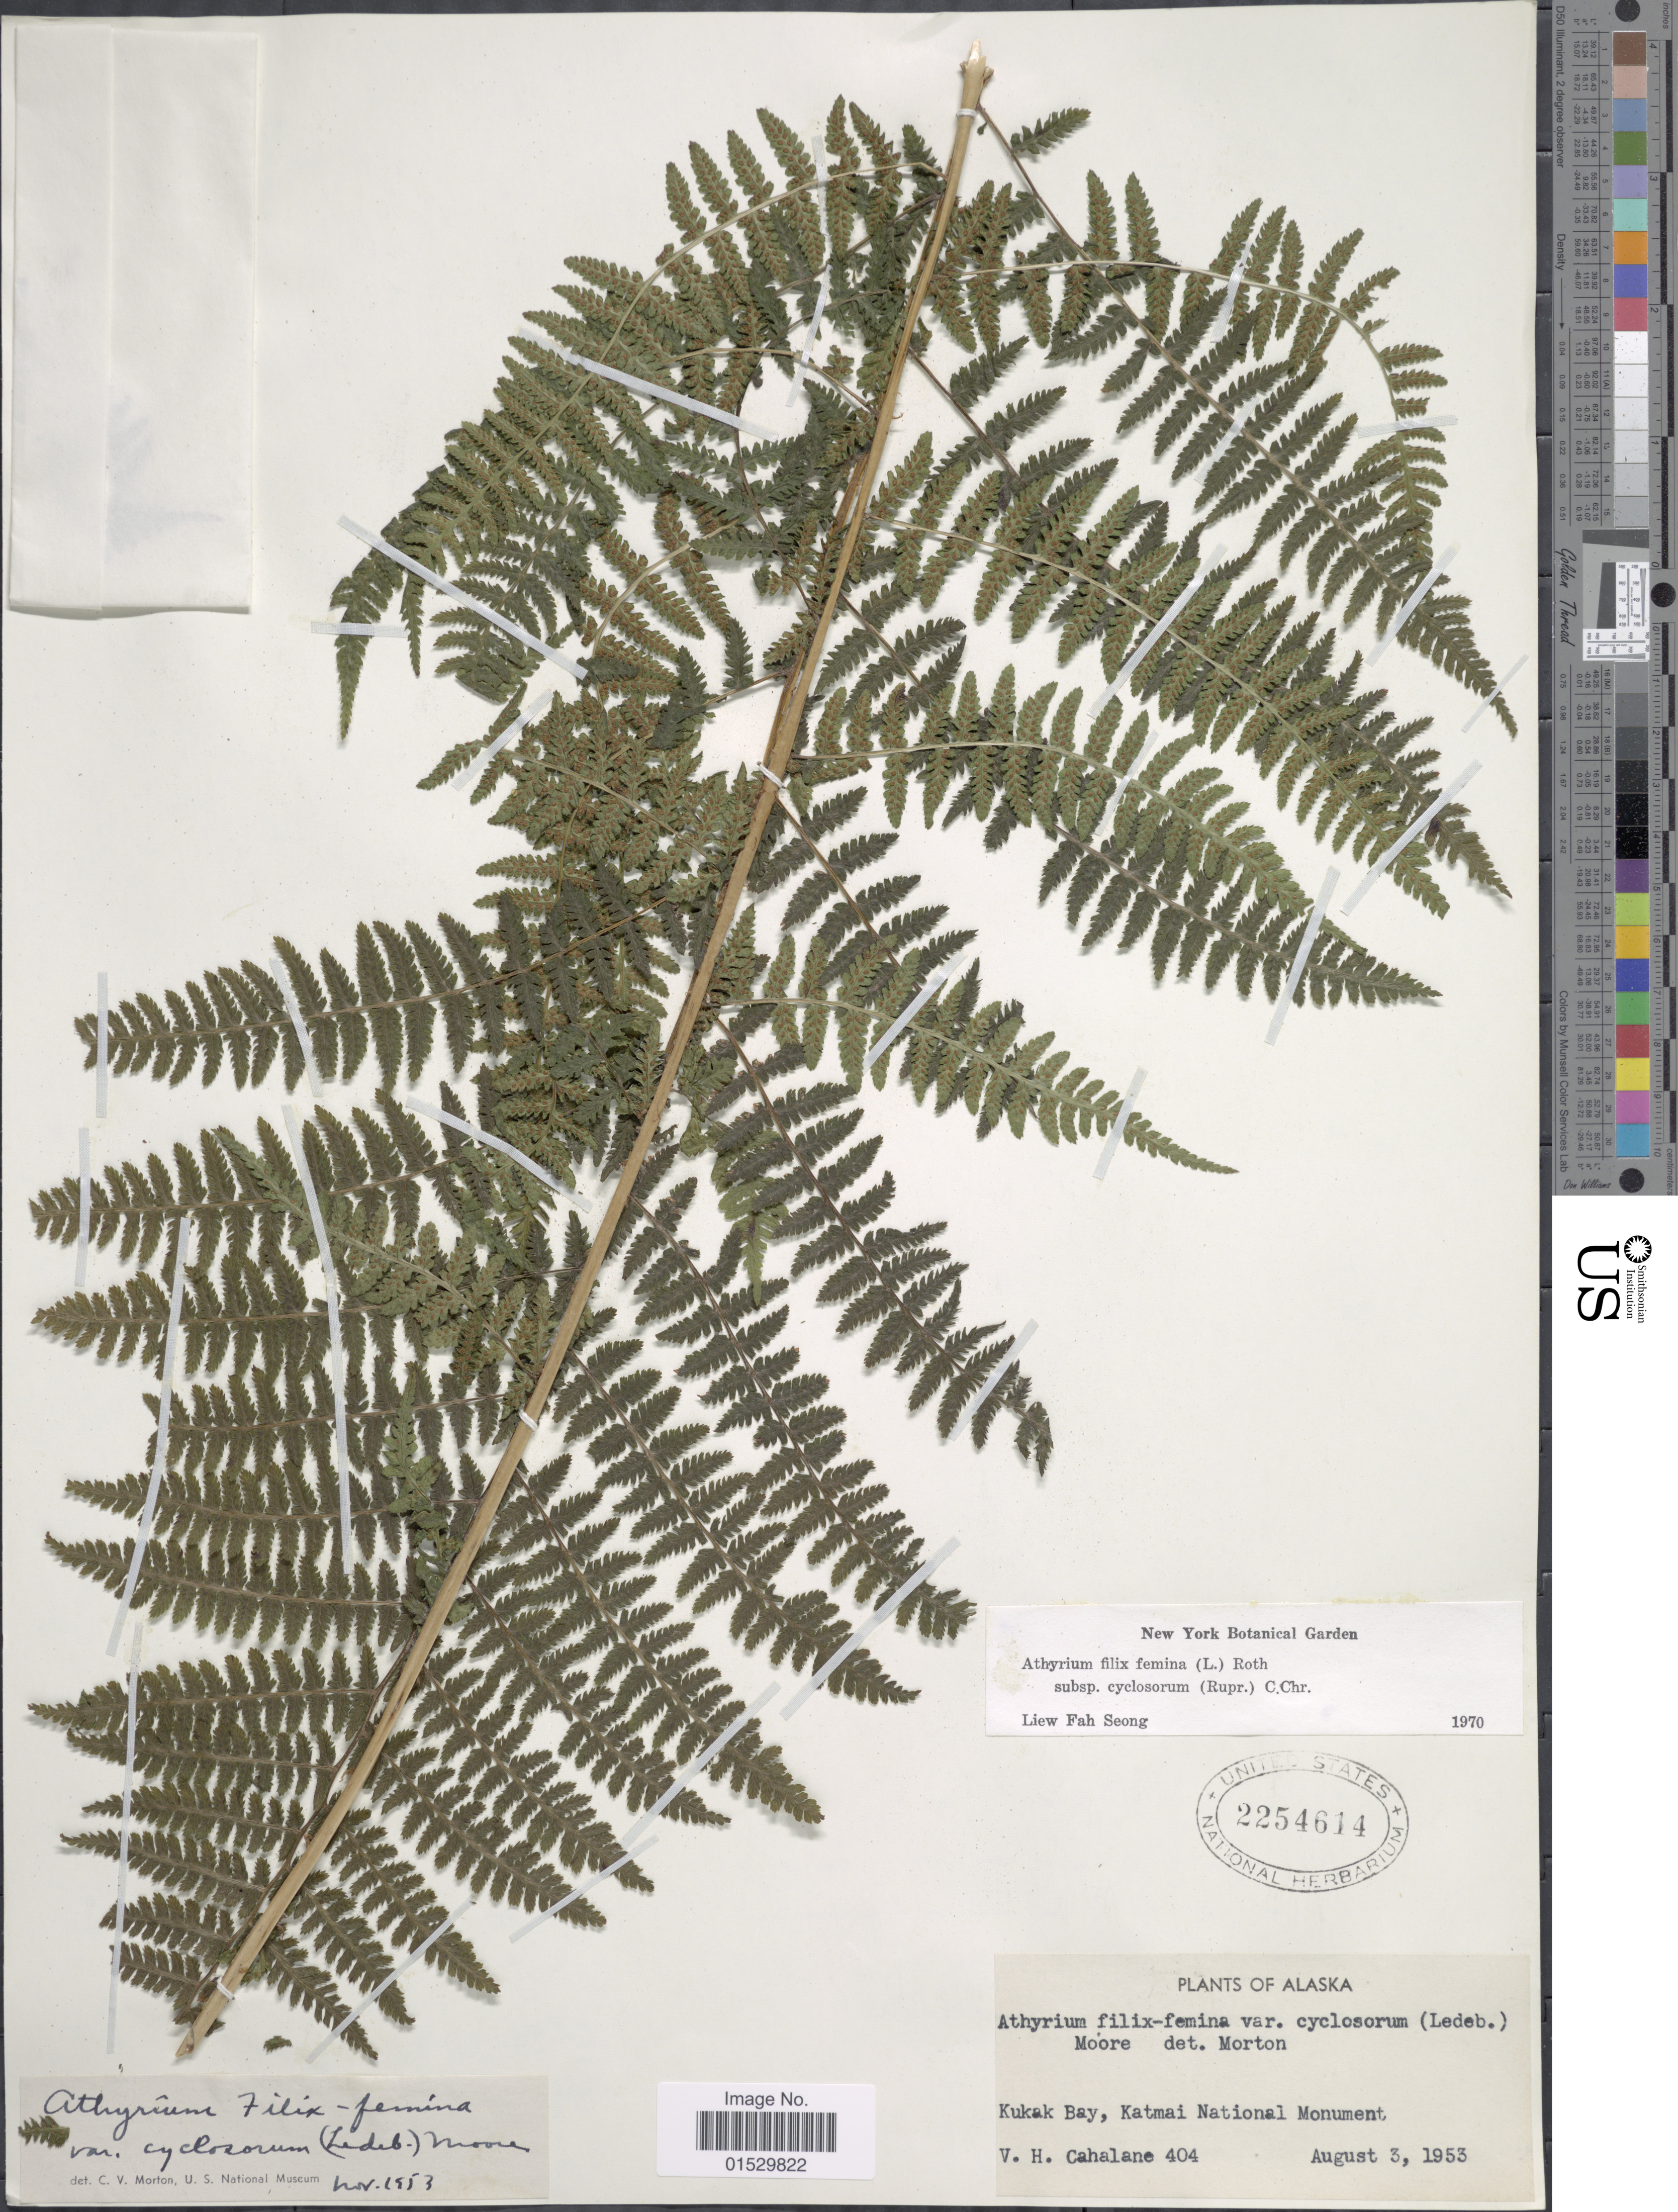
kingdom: Plantae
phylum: Tracheophyta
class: Polypodiopsida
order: Polypodiales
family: Athyriaceae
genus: Athyrium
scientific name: Athyrium filix-femina subsp. cyclosorum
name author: (Rupr.) C. Chr.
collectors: V. Cahalane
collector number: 404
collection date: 1953-08-03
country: United States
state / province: Alaska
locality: Kukan Bay, Katmai National Monument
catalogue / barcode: US 2254614